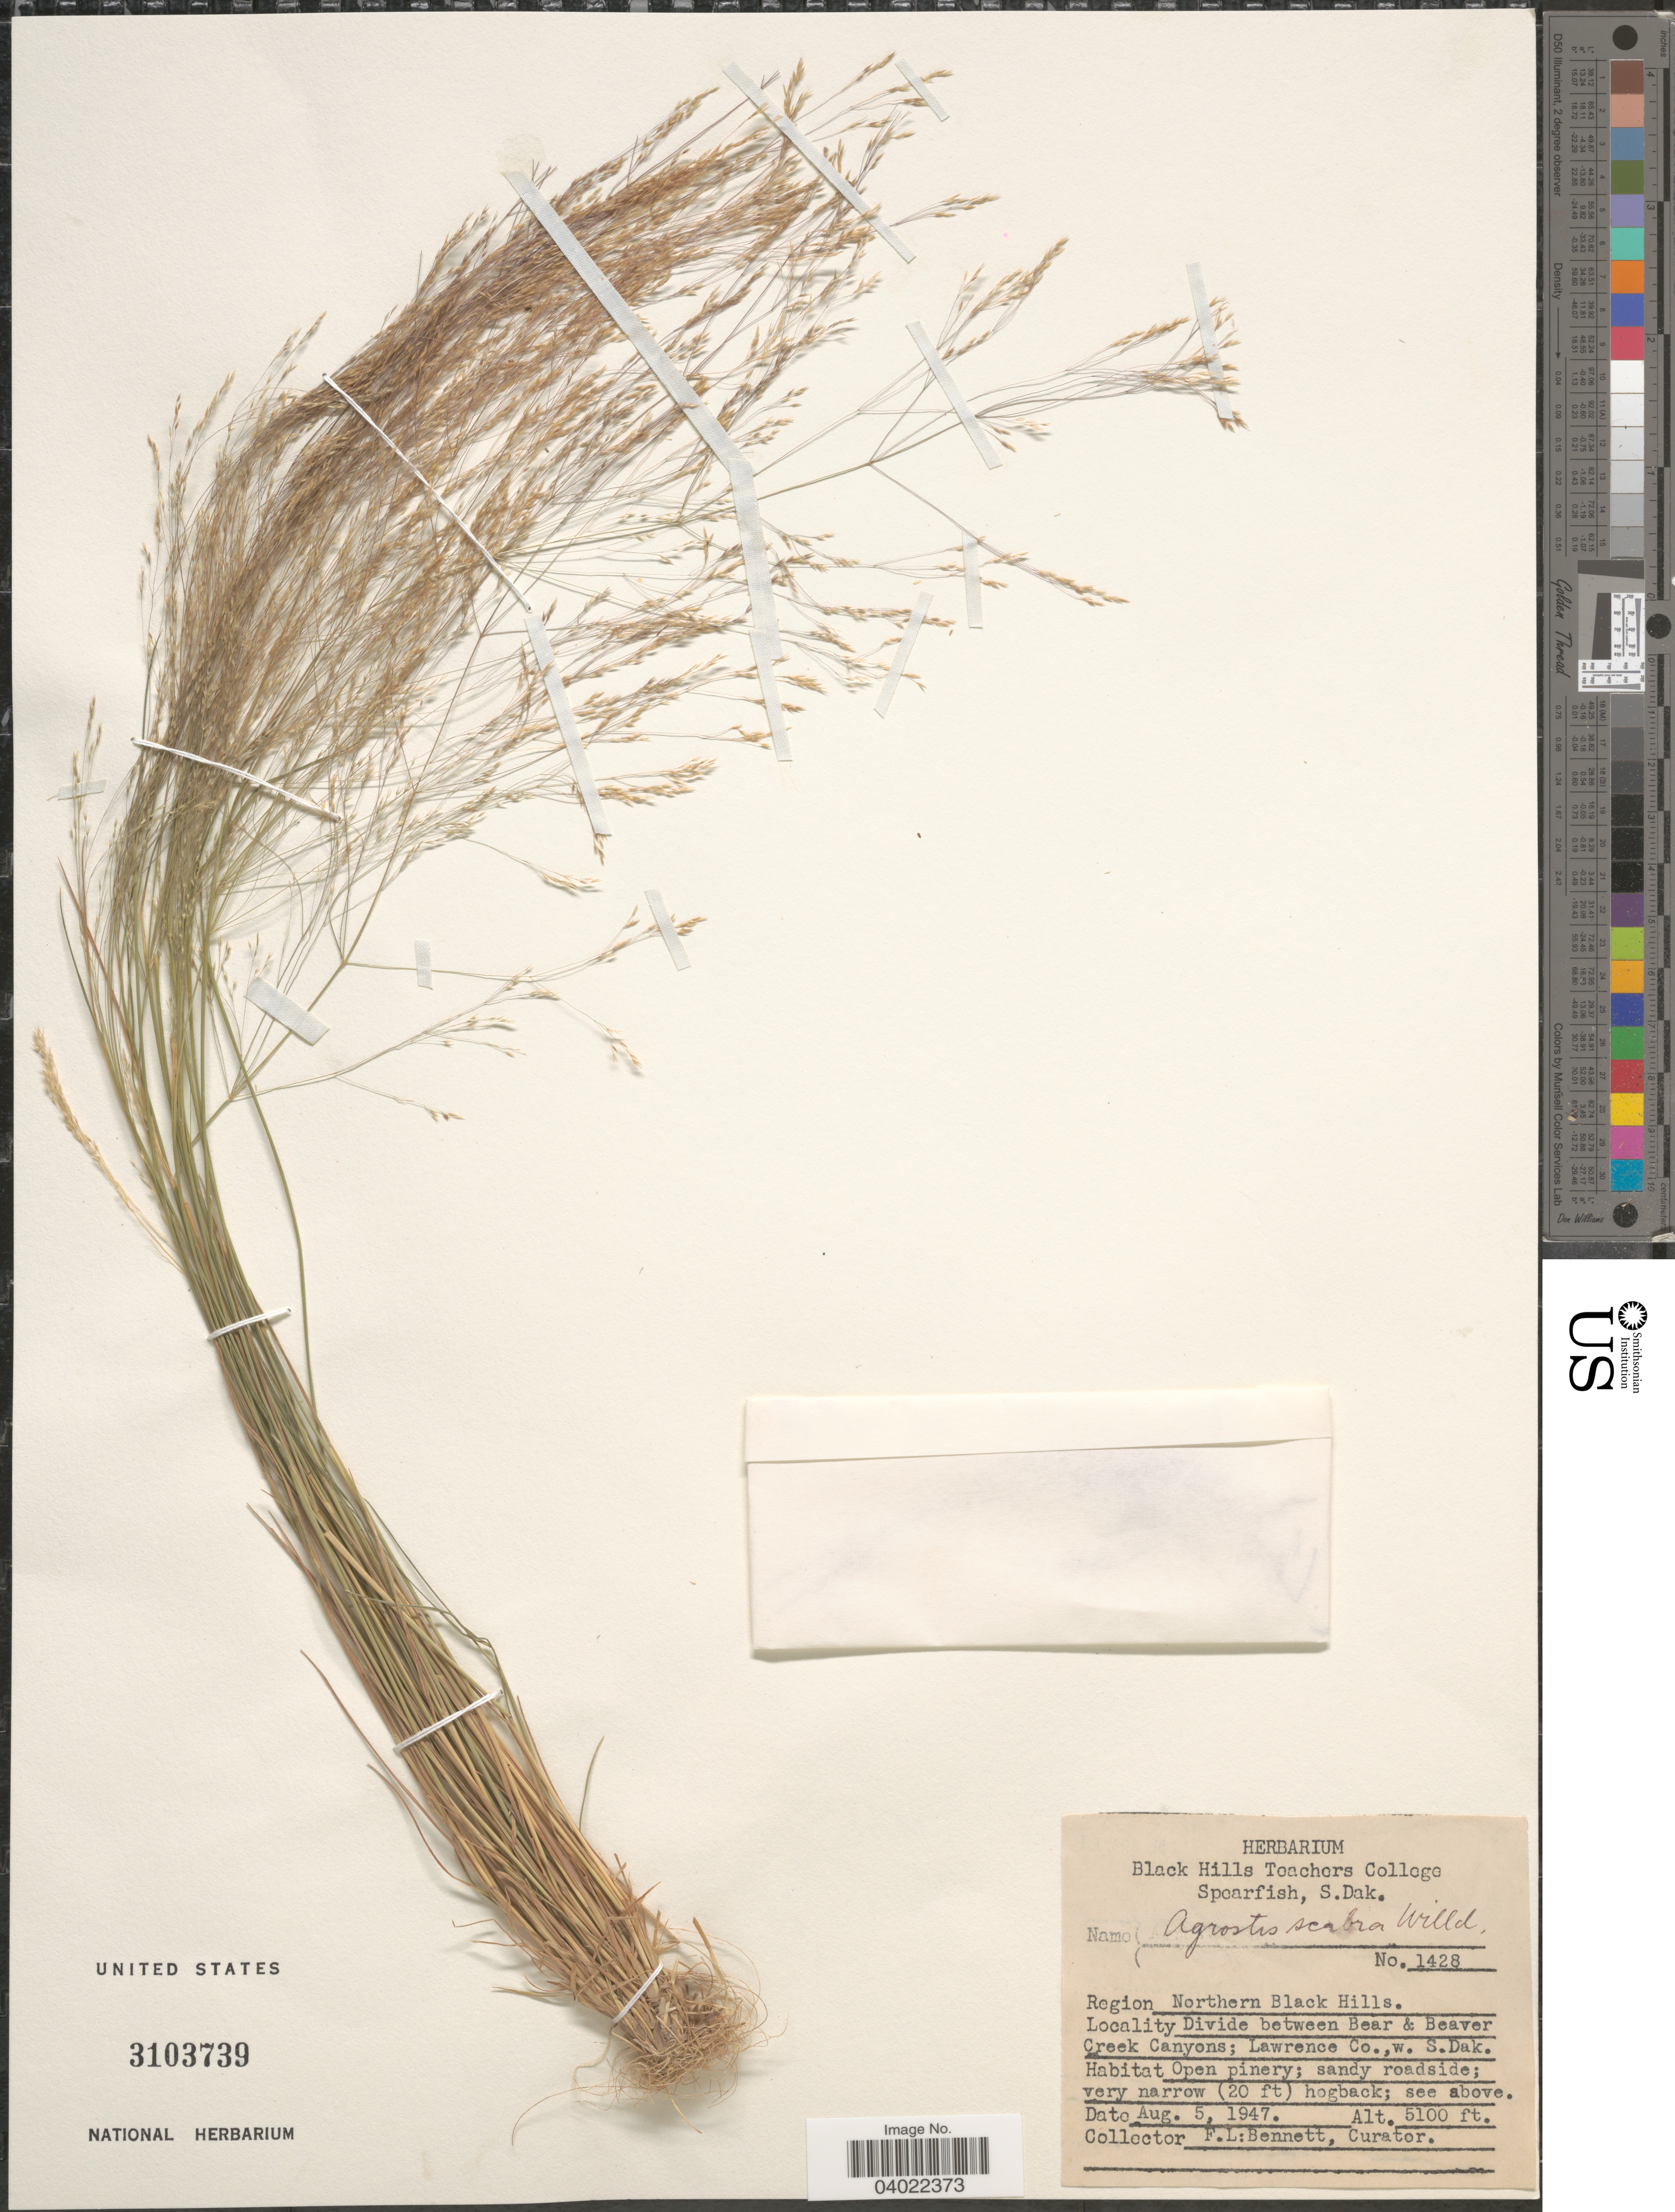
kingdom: Plantae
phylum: Tracheophyta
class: Liliopsida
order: Poales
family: Poaceae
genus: Agrostis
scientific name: Agrostis scabra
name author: Willd.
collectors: F. Bennett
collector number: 1428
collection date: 1947-08-05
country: United States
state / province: South Dakota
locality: Region. Northern Black Hills. Divide between Bear & Beaver Creek Canyons; Lawrence Co., w. S.Dak.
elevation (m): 1554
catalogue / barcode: US 3103739